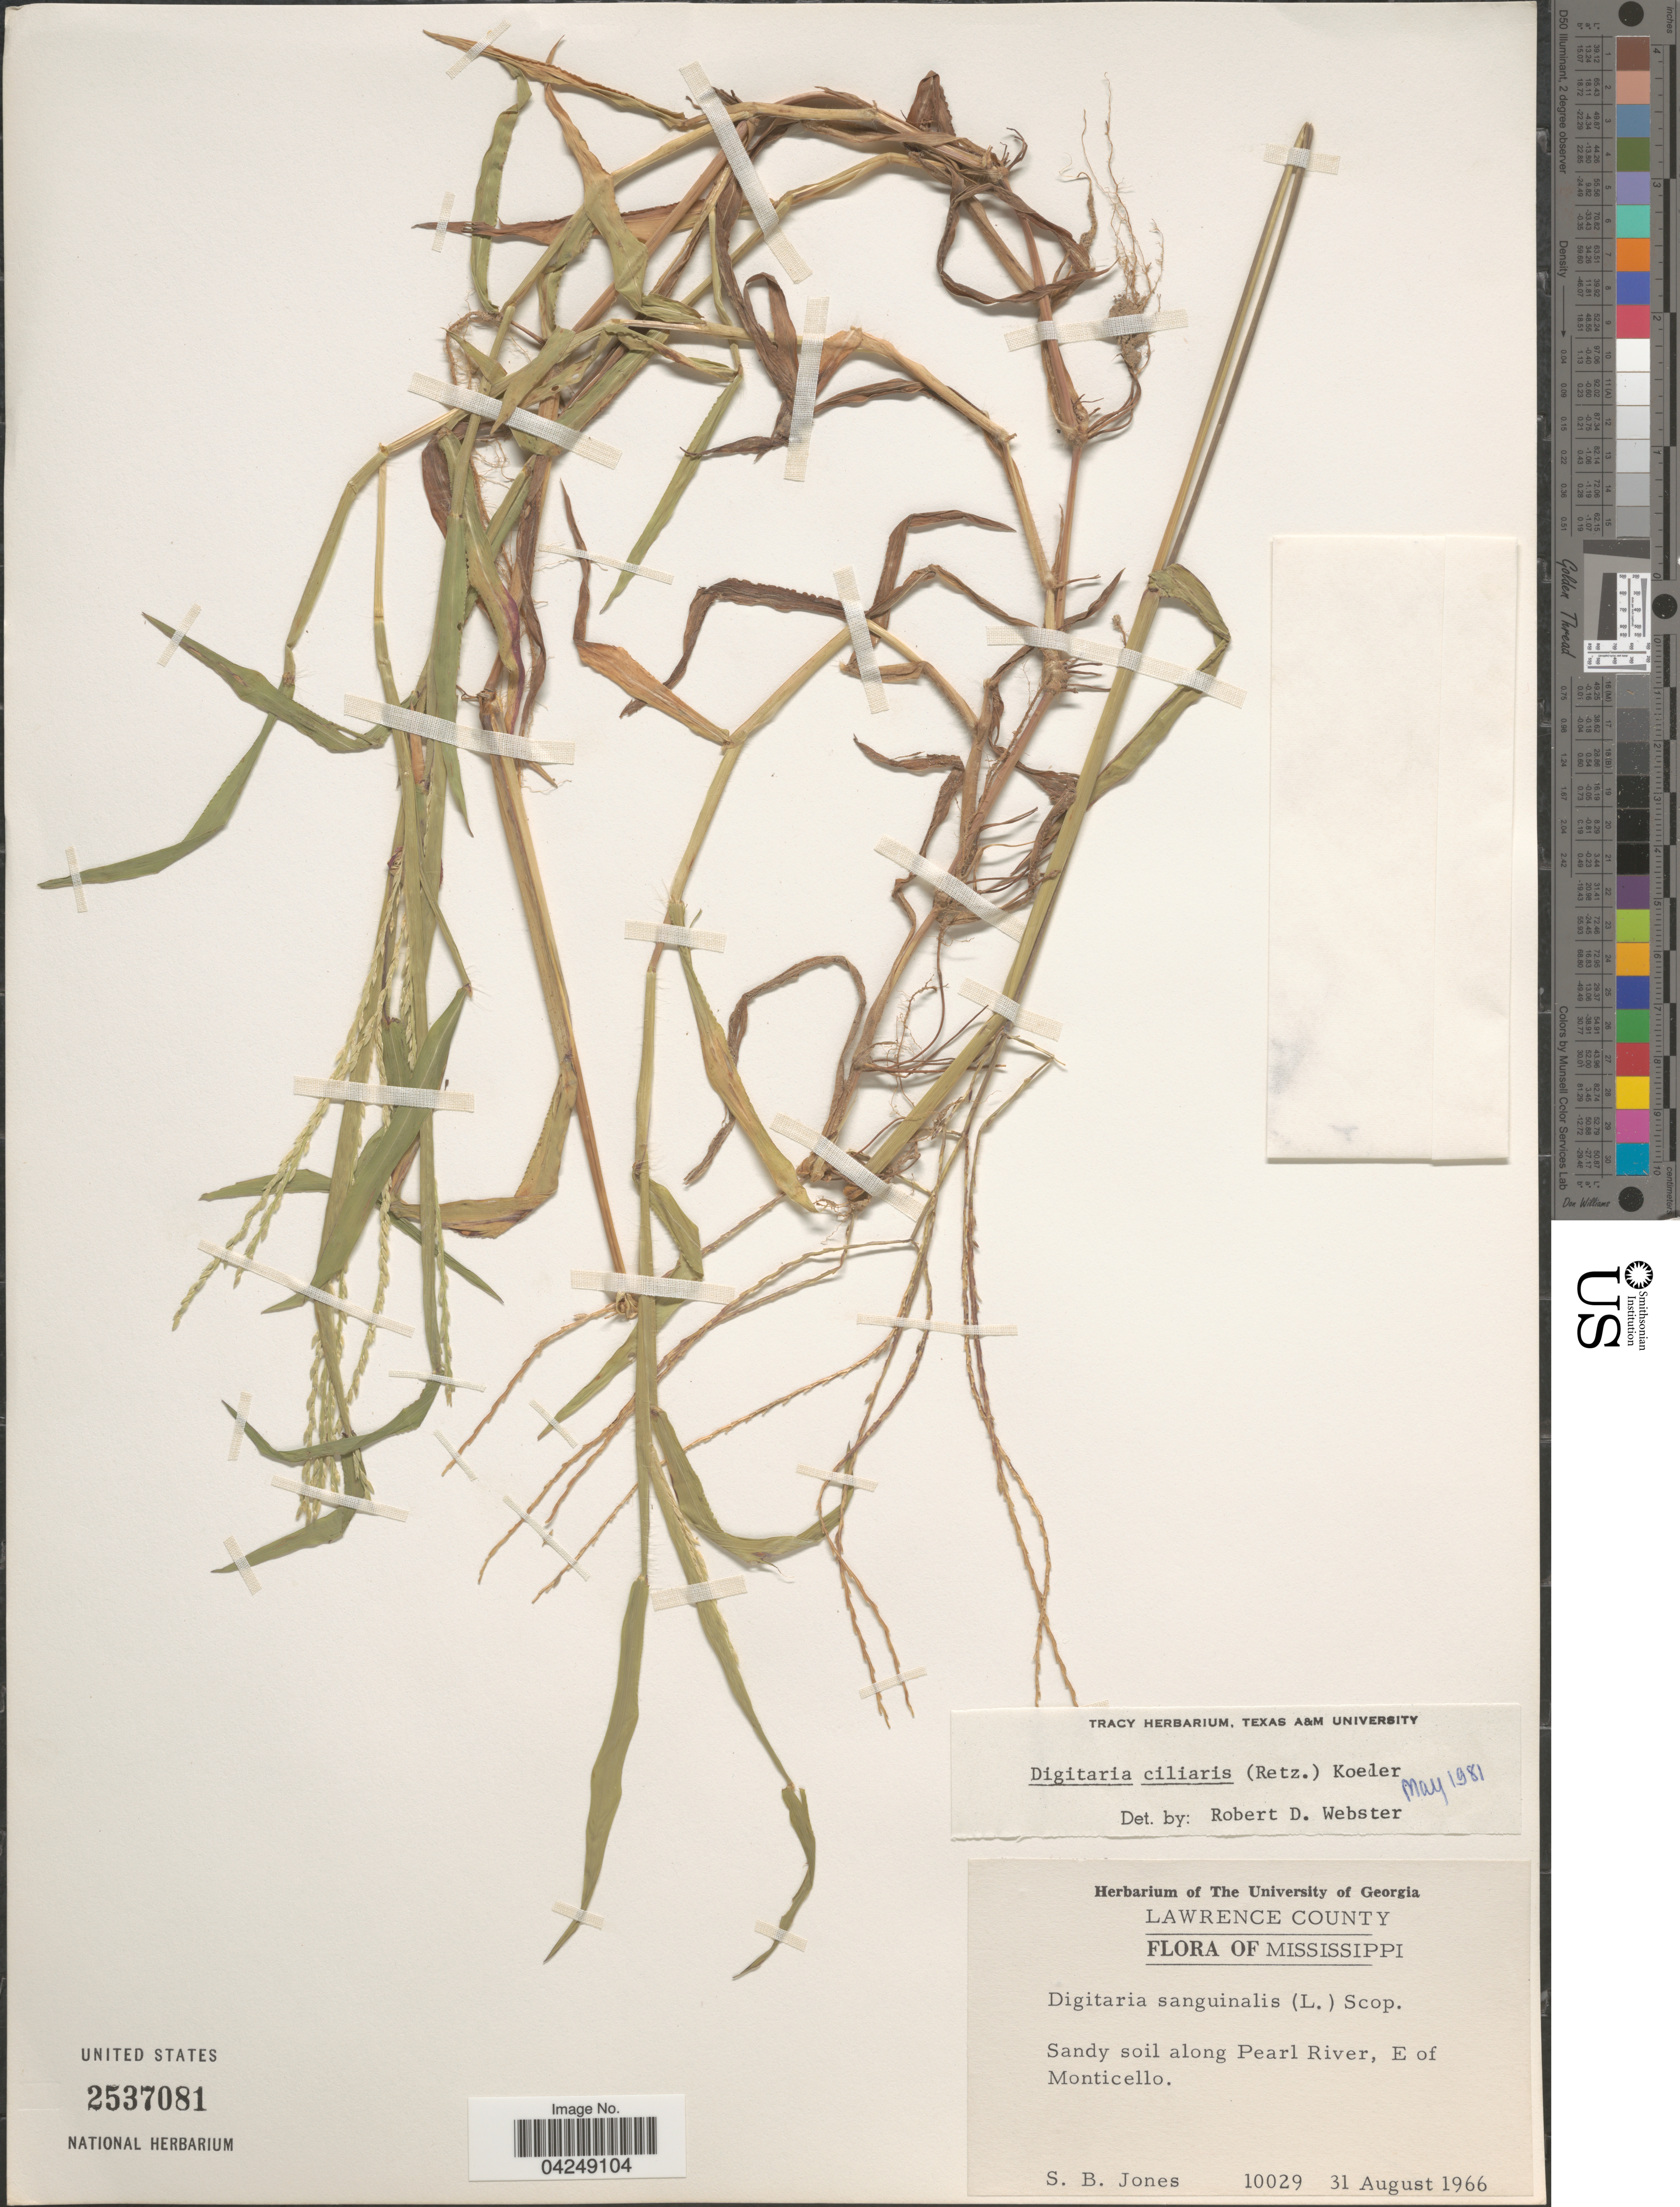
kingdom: Plantae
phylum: Tracheophyta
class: Liliopsida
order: Poales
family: Poaceae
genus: Digitaria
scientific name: Digitaria ciliaris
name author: (Retz.) Koeler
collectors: S. B. Jones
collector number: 10029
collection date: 1966-08-31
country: United States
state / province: Mississippi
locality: Lawrence County. Sandy soil along Pearl River, E of Monticello.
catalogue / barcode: US 2537081